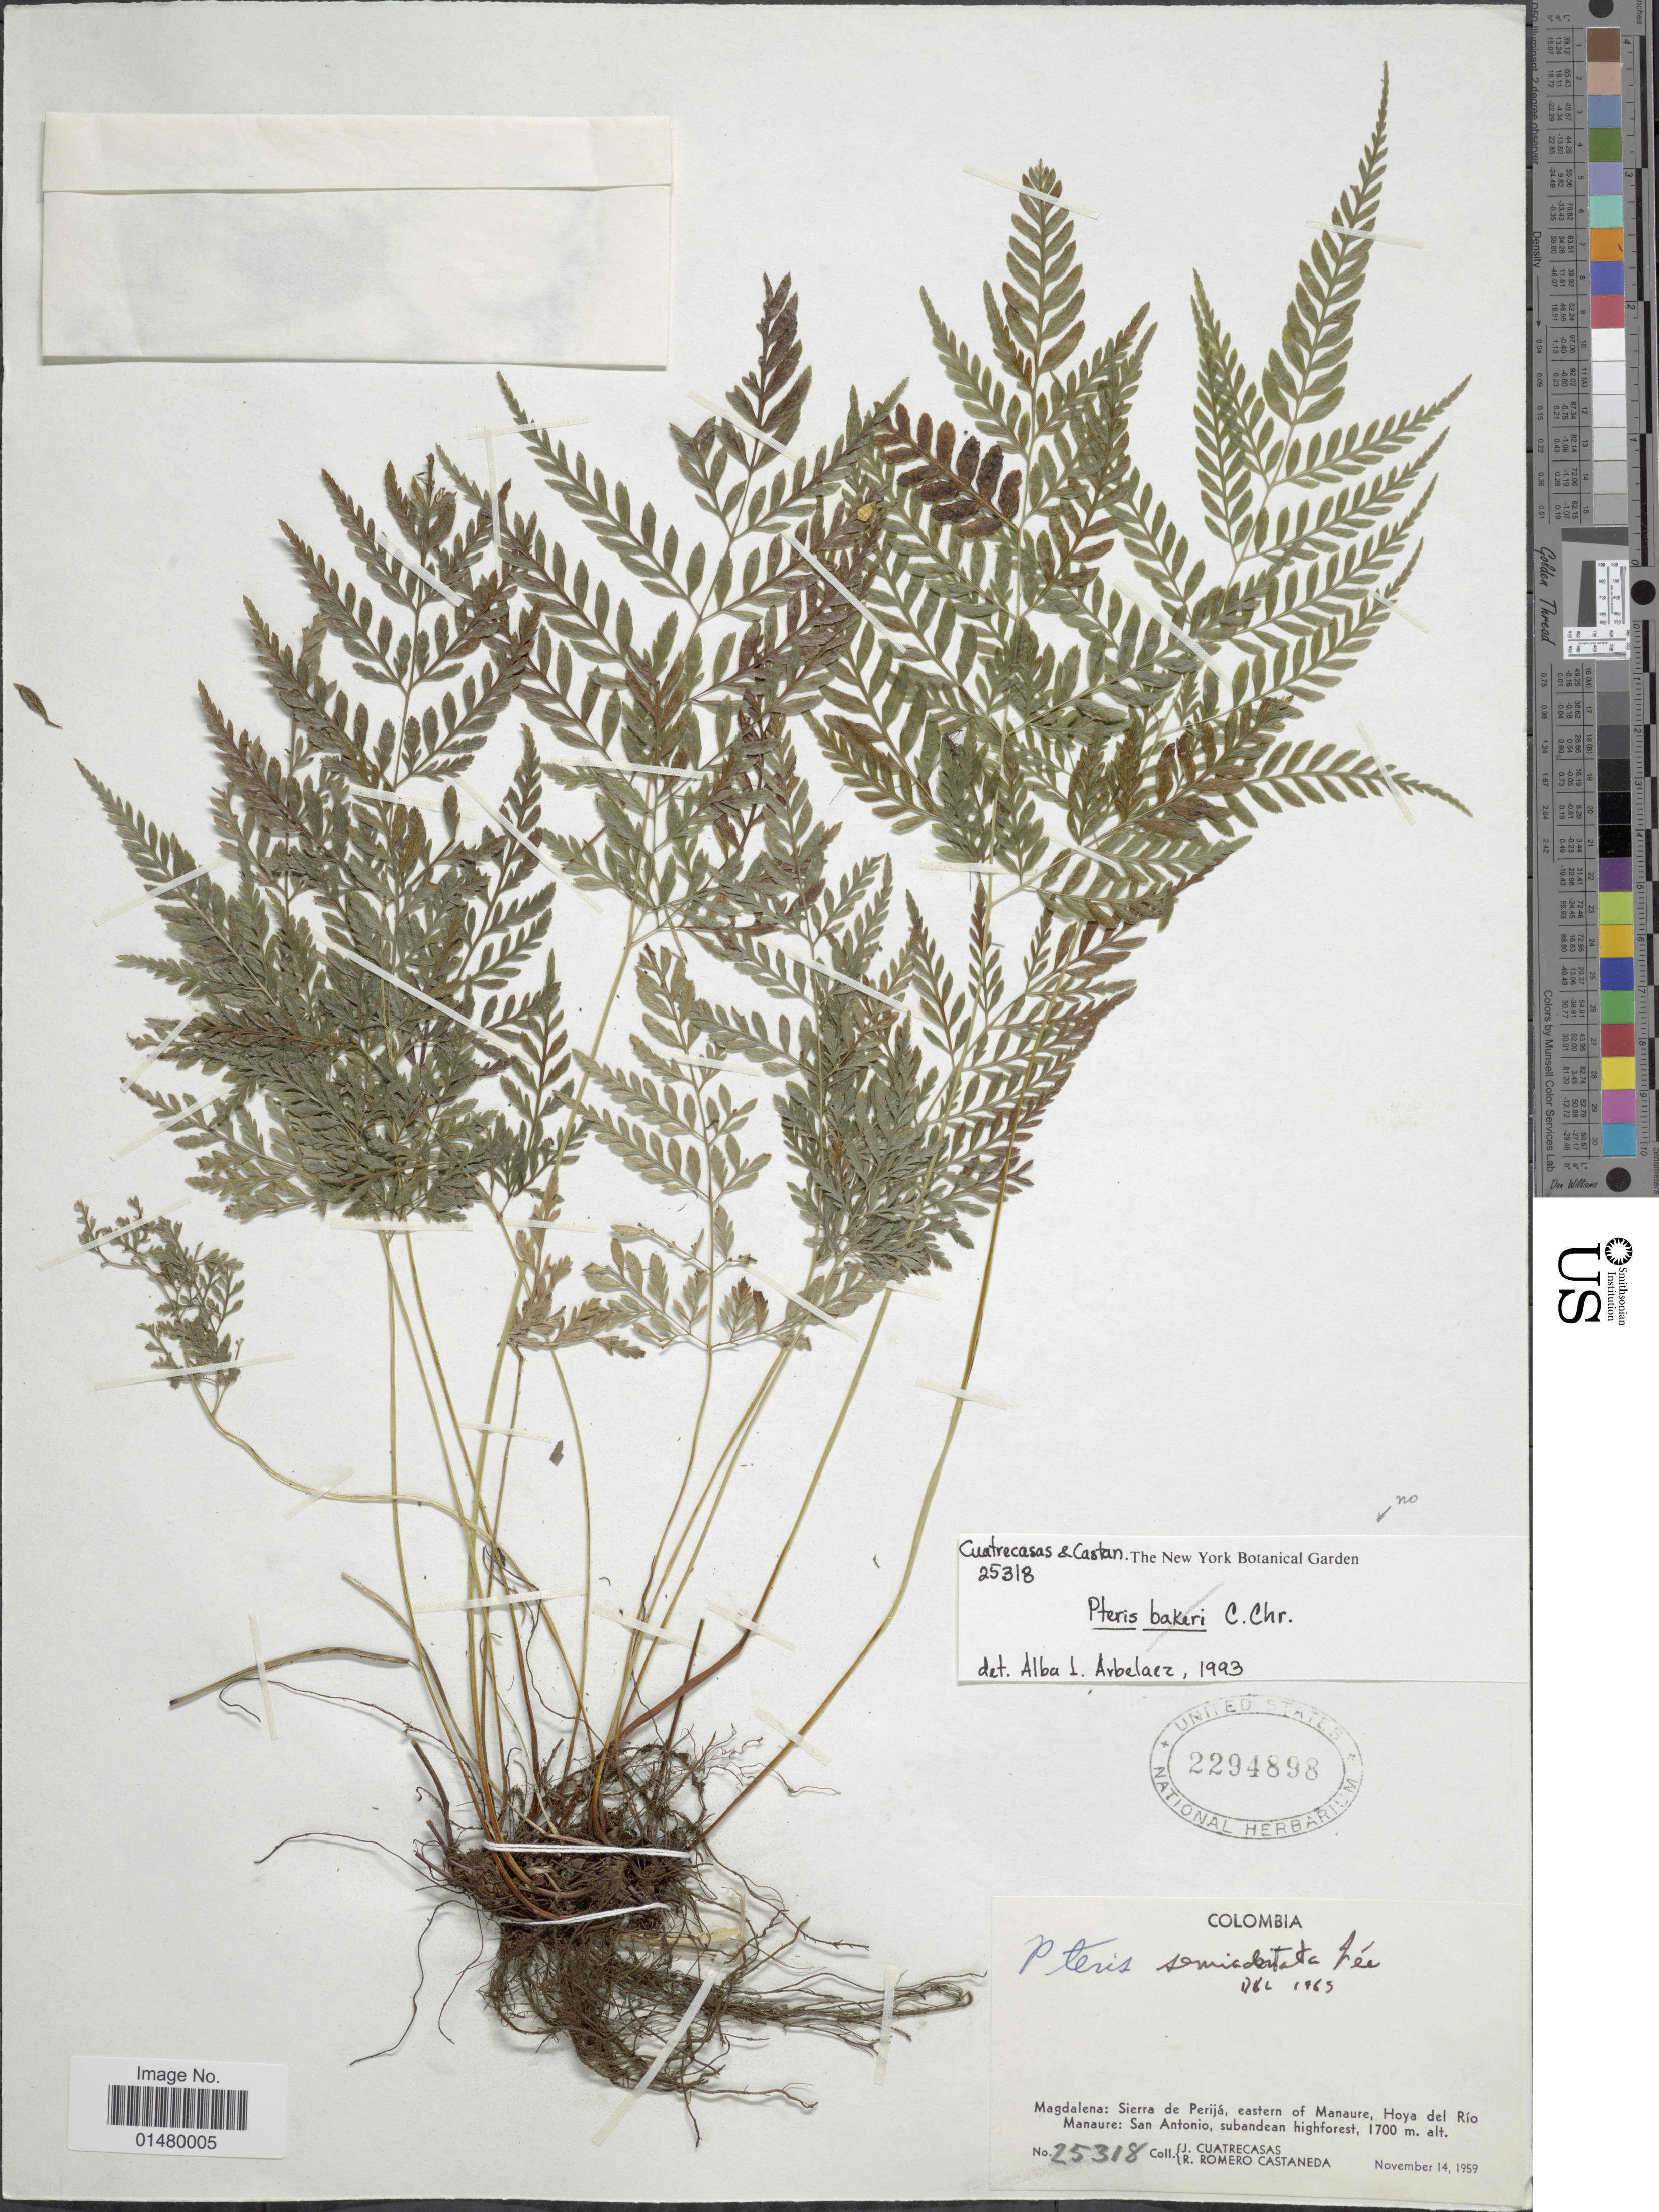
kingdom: Plantae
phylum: Tracheophyta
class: Polypodiopsida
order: Polypodiales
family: Pteridaceae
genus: Pteris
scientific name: Pteris semidentata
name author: Fée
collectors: J. Cuatrecasas & R. Romero Castañeda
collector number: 25318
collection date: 1959-11-14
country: Colombia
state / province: Magdalena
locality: Sierra de Perija, eastern of Manaure, Hoya del Rio Manaure: San Antonio, subandean highforest.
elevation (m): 1700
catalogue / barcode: US 2294898